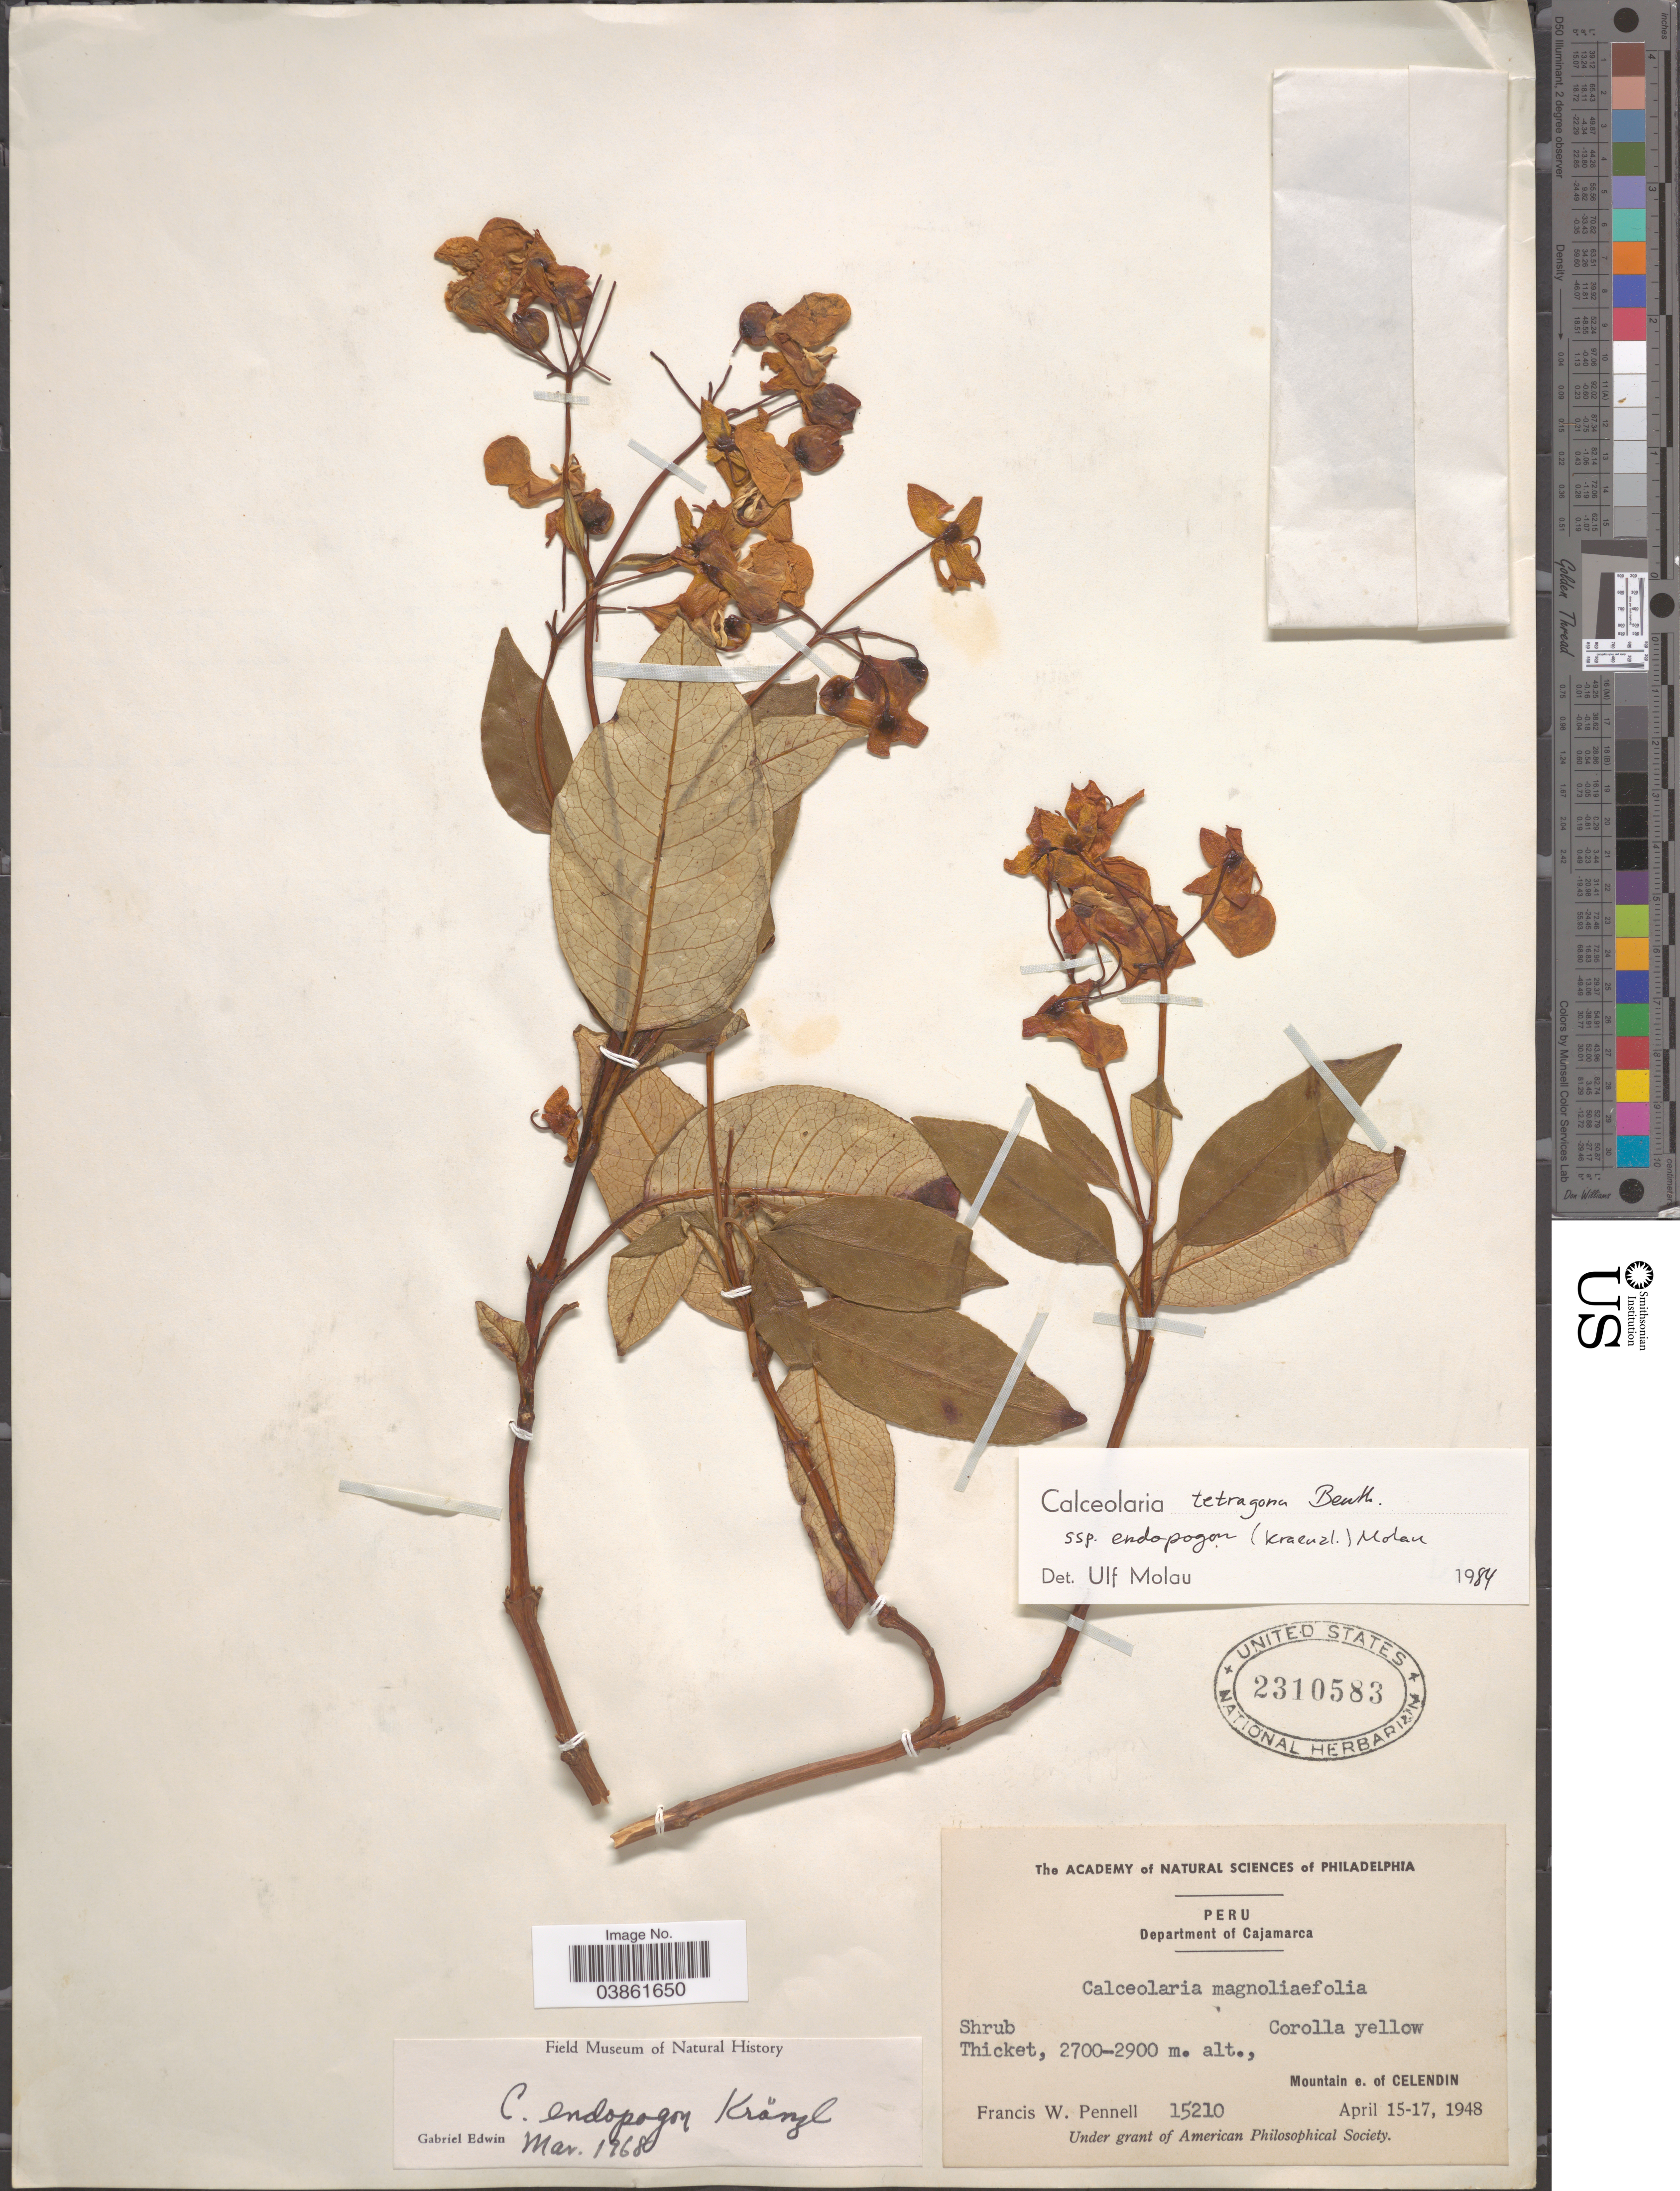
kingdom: Plantae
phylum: Tracheophyta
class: Magnoliopsida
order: Lamiales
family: Calceolariaceae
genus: Calceolaria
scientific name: Calceolaria tetragona subsp. endopogon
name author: (Kraenzl.) Molau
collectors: F. W. Pennell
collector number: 15210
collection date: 1948-04-15/1948-04-17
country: Peru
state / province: Cajamarca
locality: Department of Cajamarca. Mountain e. of Celendin.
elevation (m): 2700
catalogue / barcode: US 2310583